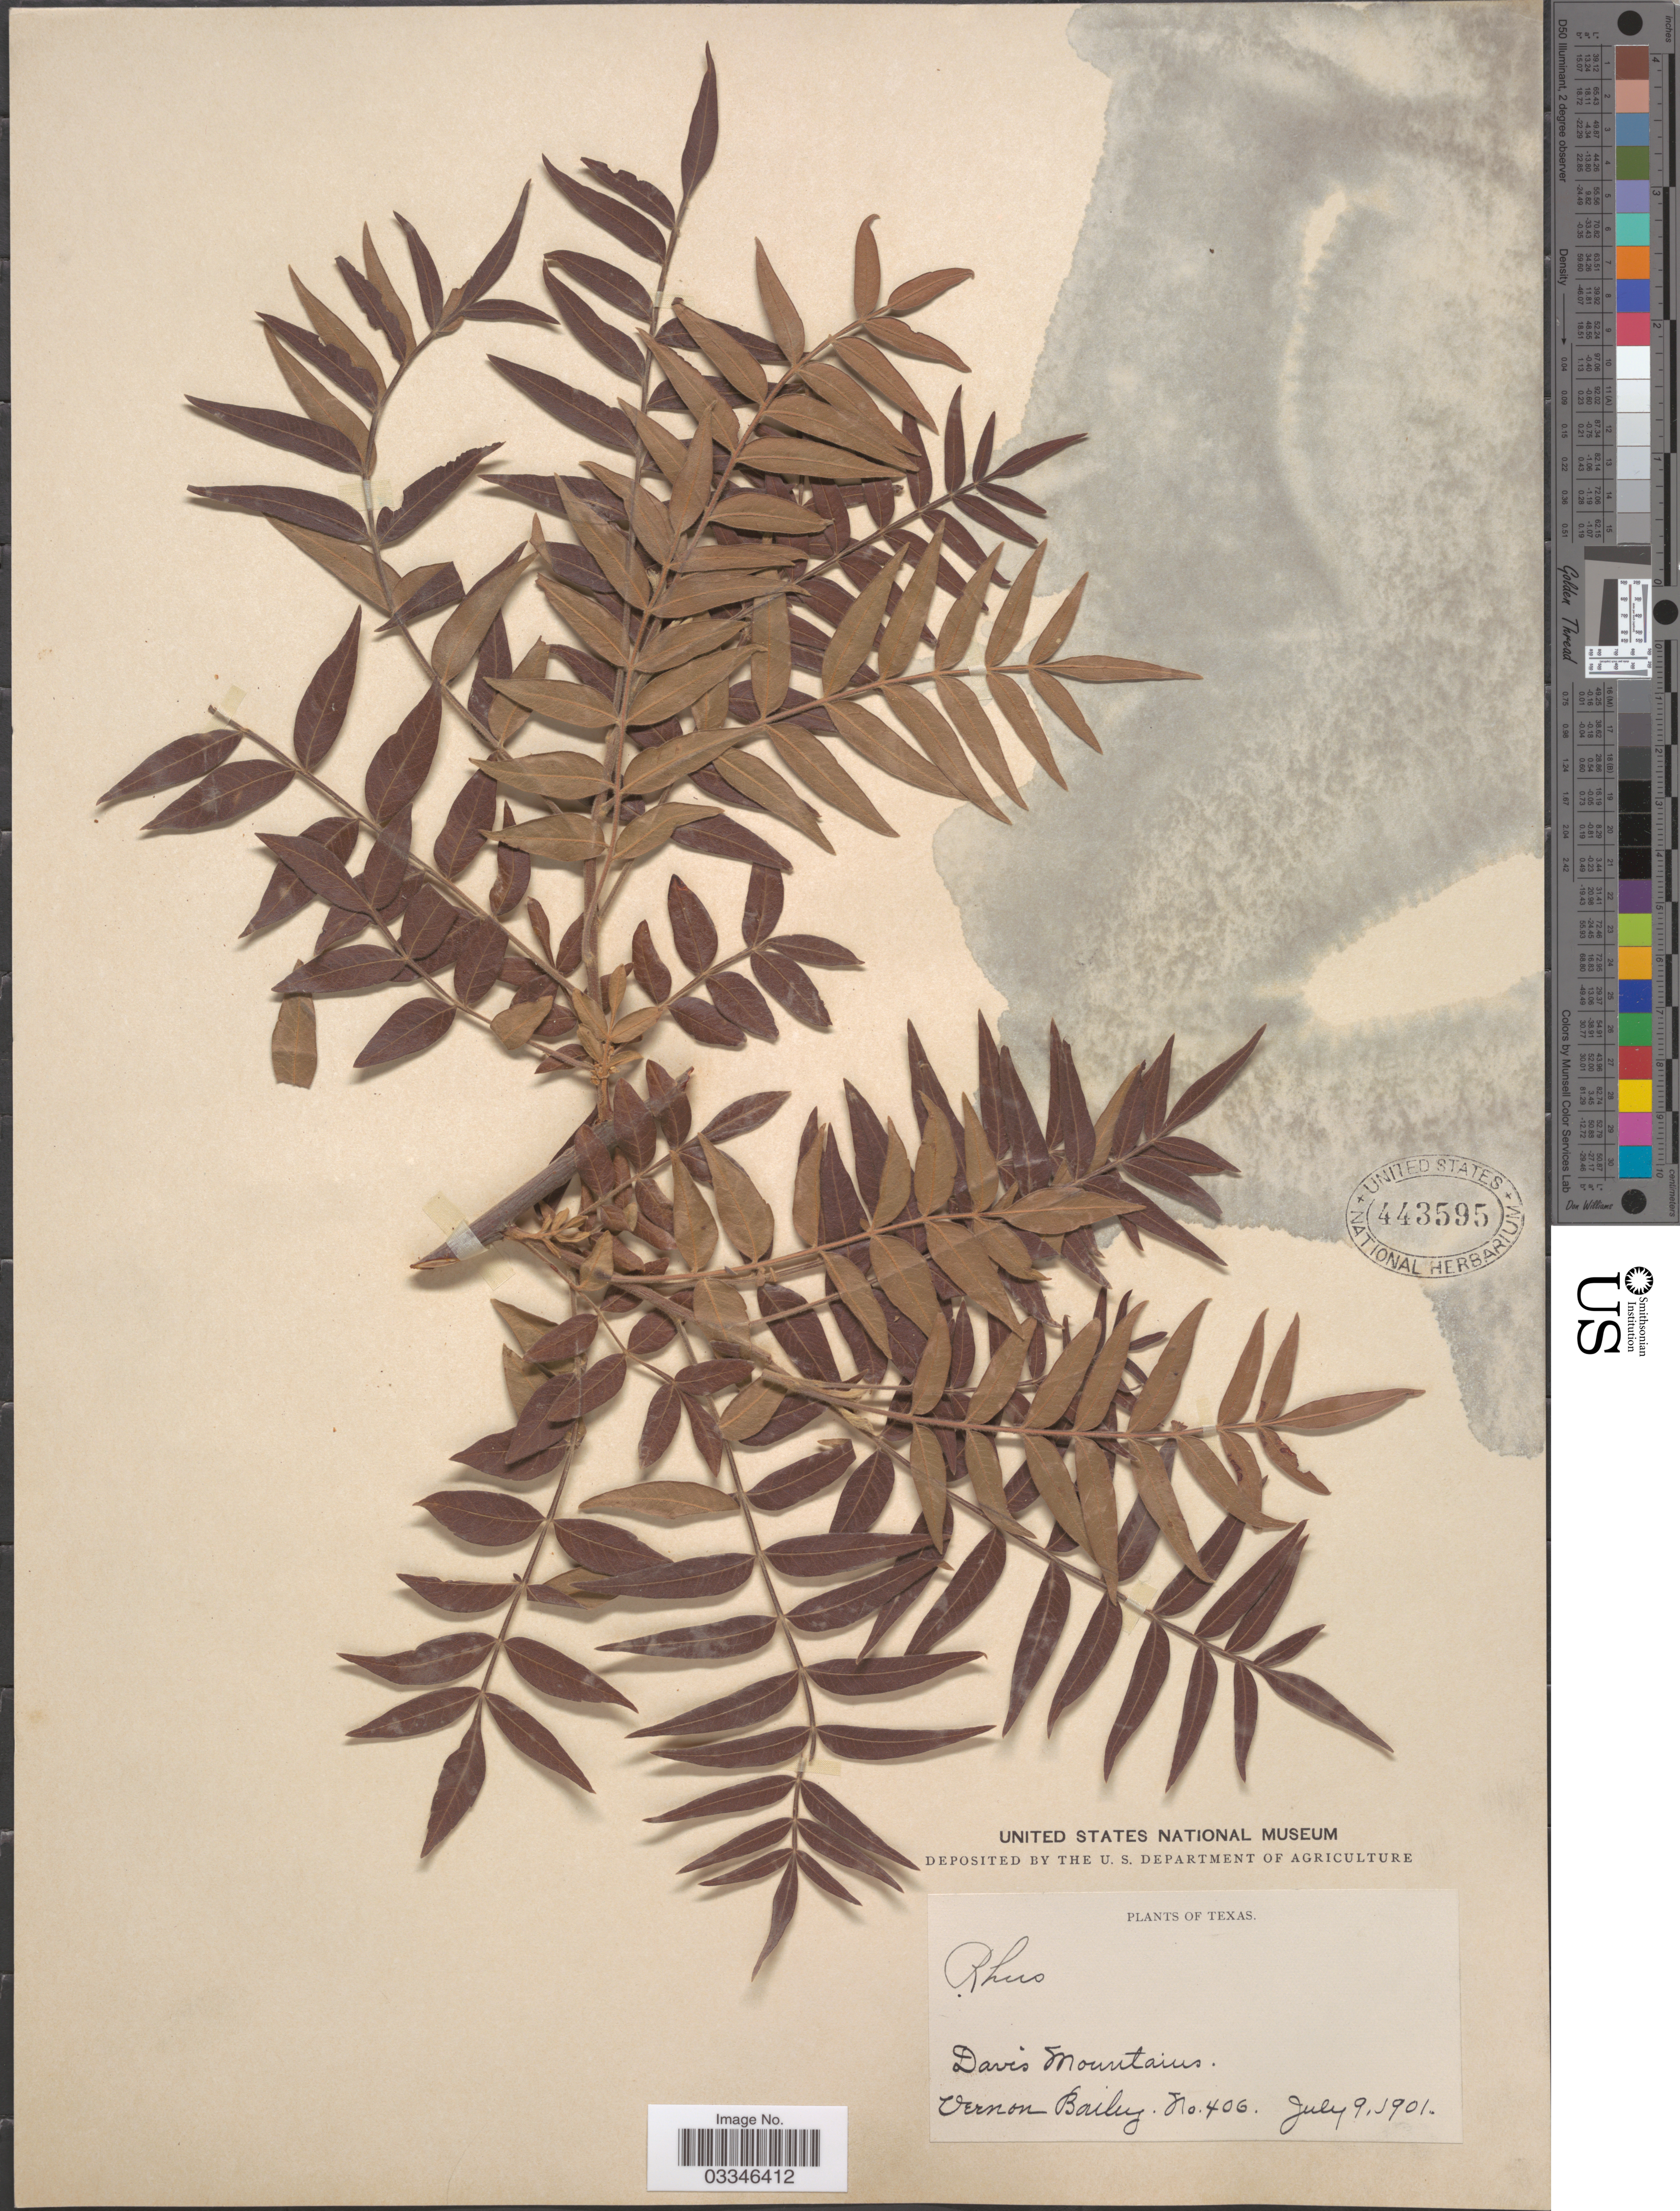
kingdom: Plantae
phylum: Tracheophyta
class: Magnoliopsida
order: Sapindales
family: Anacardiaceae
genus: Rhus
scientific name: Rhus lanceolata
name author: (A. Gray) Britton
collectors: V. O. Bailey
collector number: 406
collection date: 1901-07-09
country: United States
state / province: Texas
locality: Davis Mountains.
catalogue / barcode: US 443595